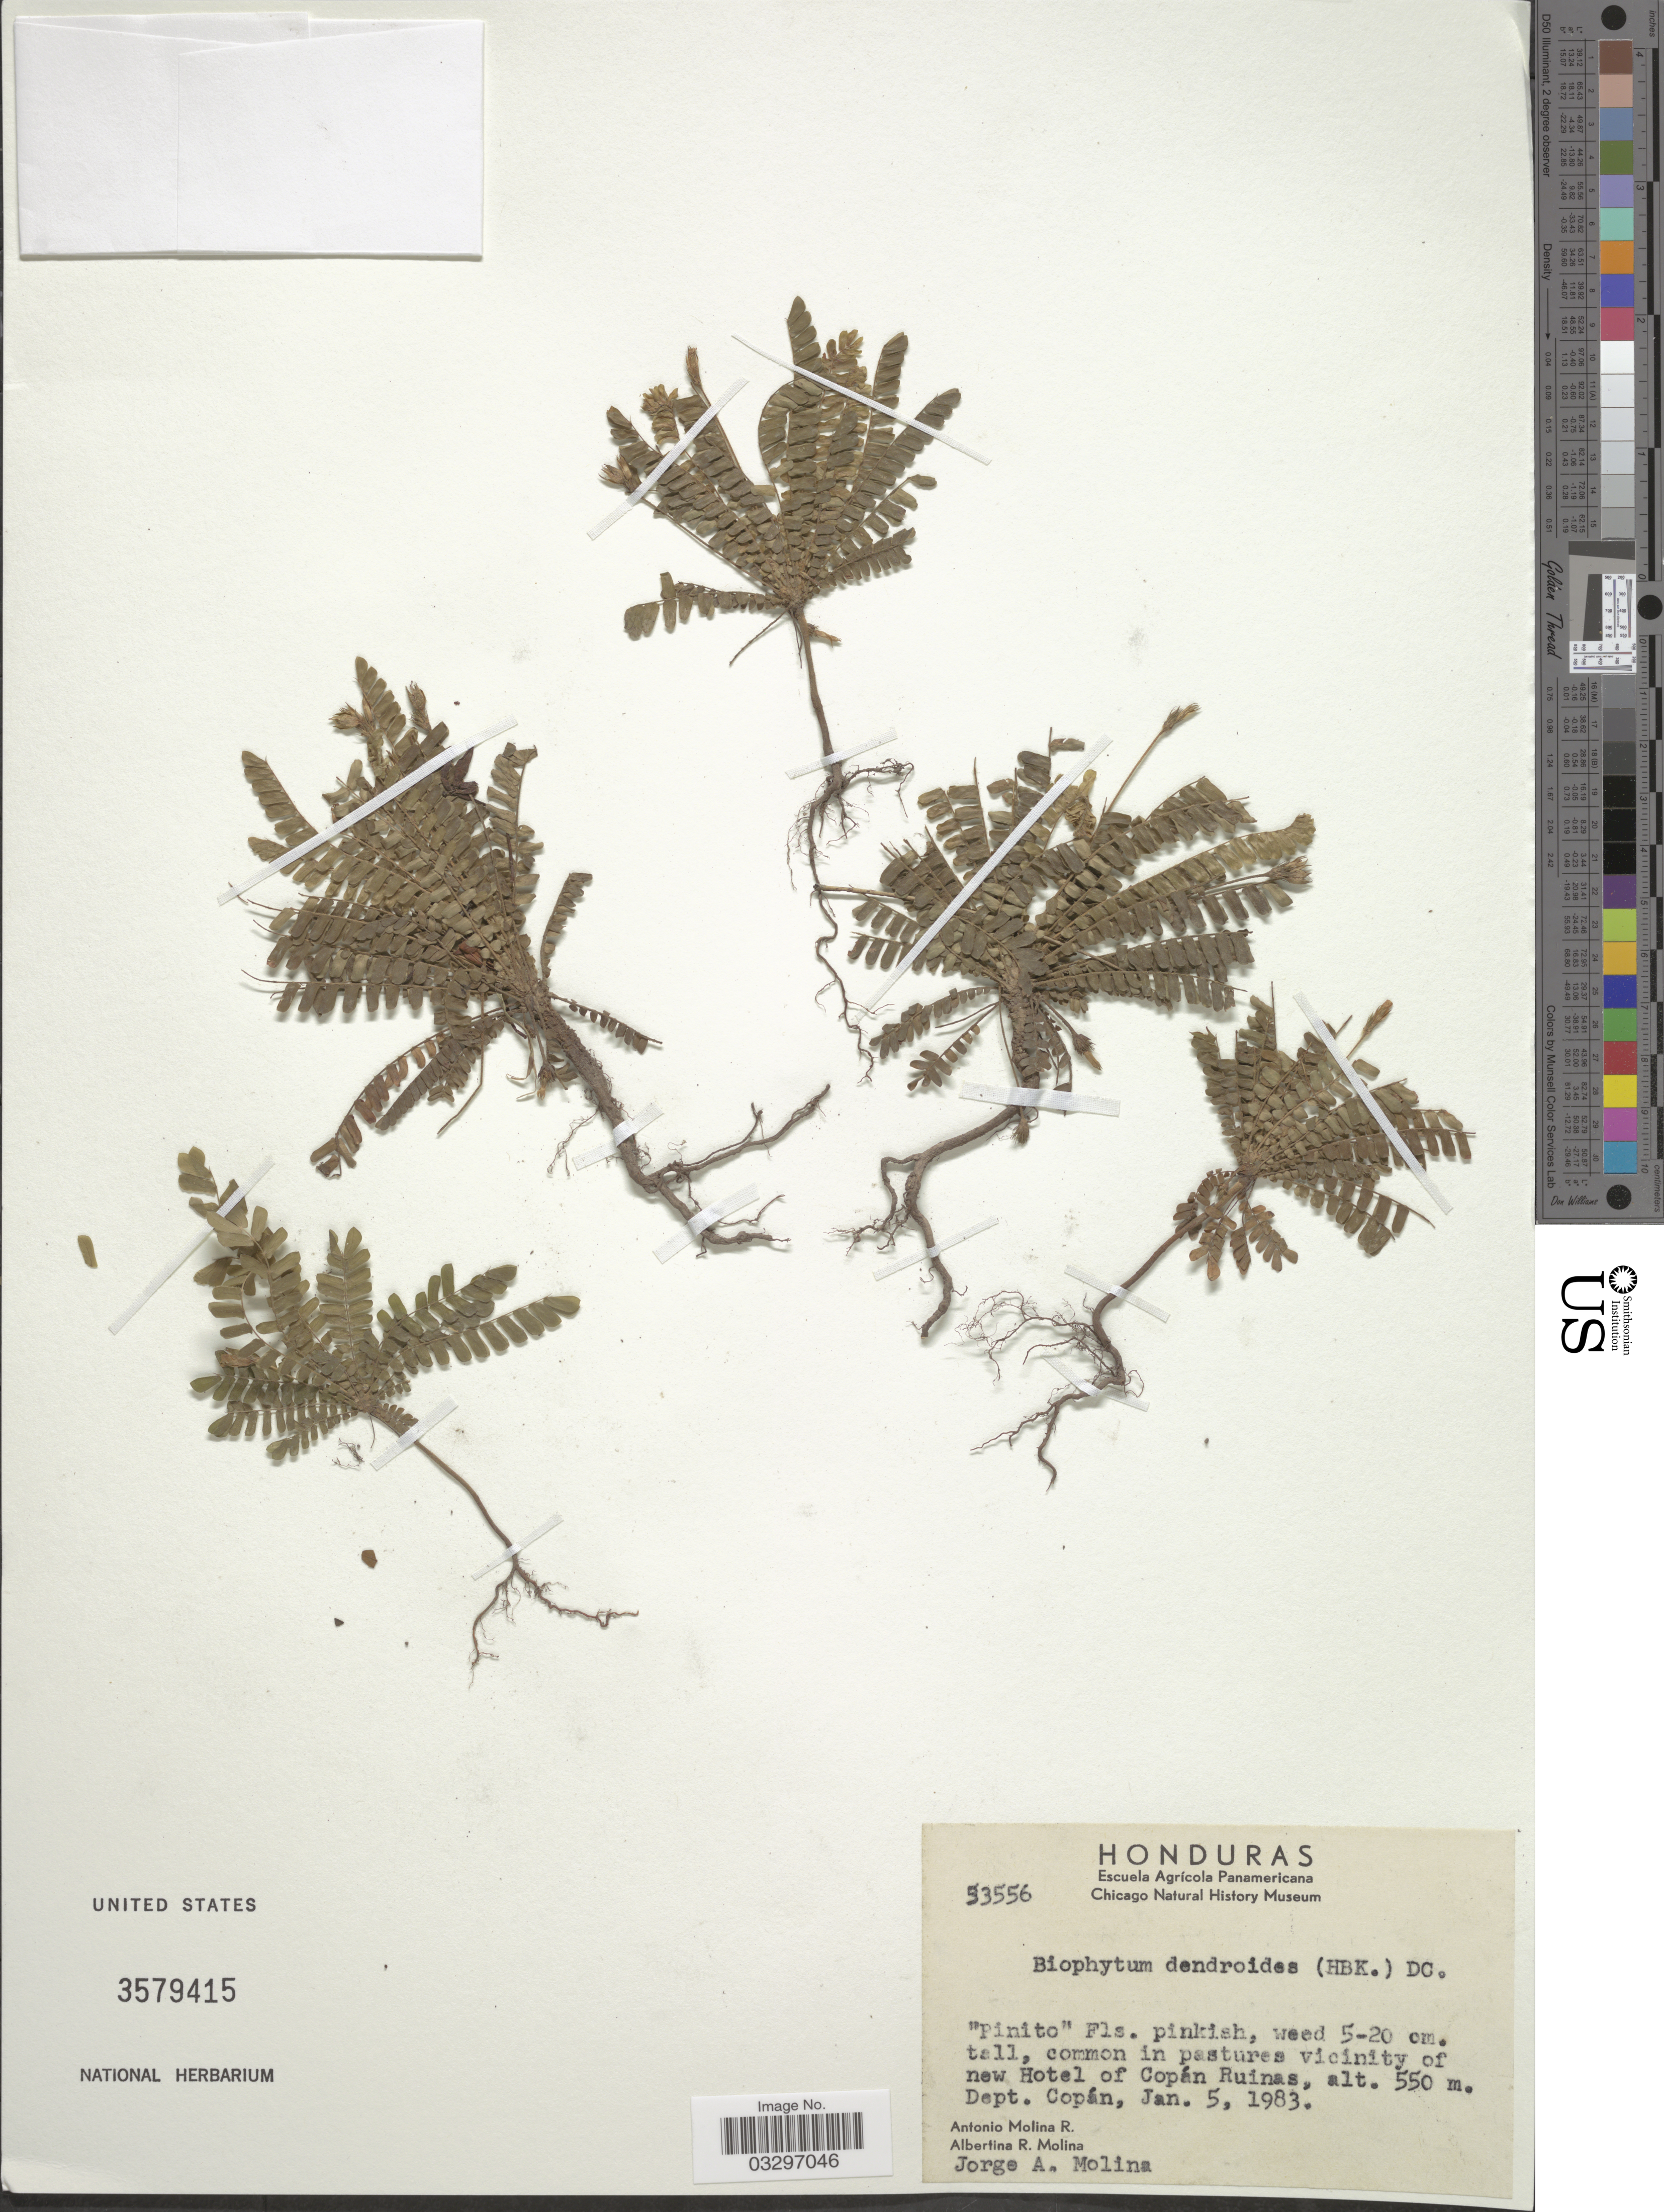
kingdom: Plantae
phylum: Tracheophyta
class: Magnoliopsida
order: Oxalidales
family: Oxalidaceae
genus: Biophytum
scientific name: Biophytum dendroides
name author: (Kunth) DC.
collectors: A. Molina R., A. R. Molina & J. A. Molina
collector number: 53556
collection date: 1983-01-05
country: Honduras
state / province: Copán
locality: Common in pastures vicinity of new Hotel of Copán Ruinas, Dept. Copán.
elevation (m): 550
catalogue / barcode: US 3579415